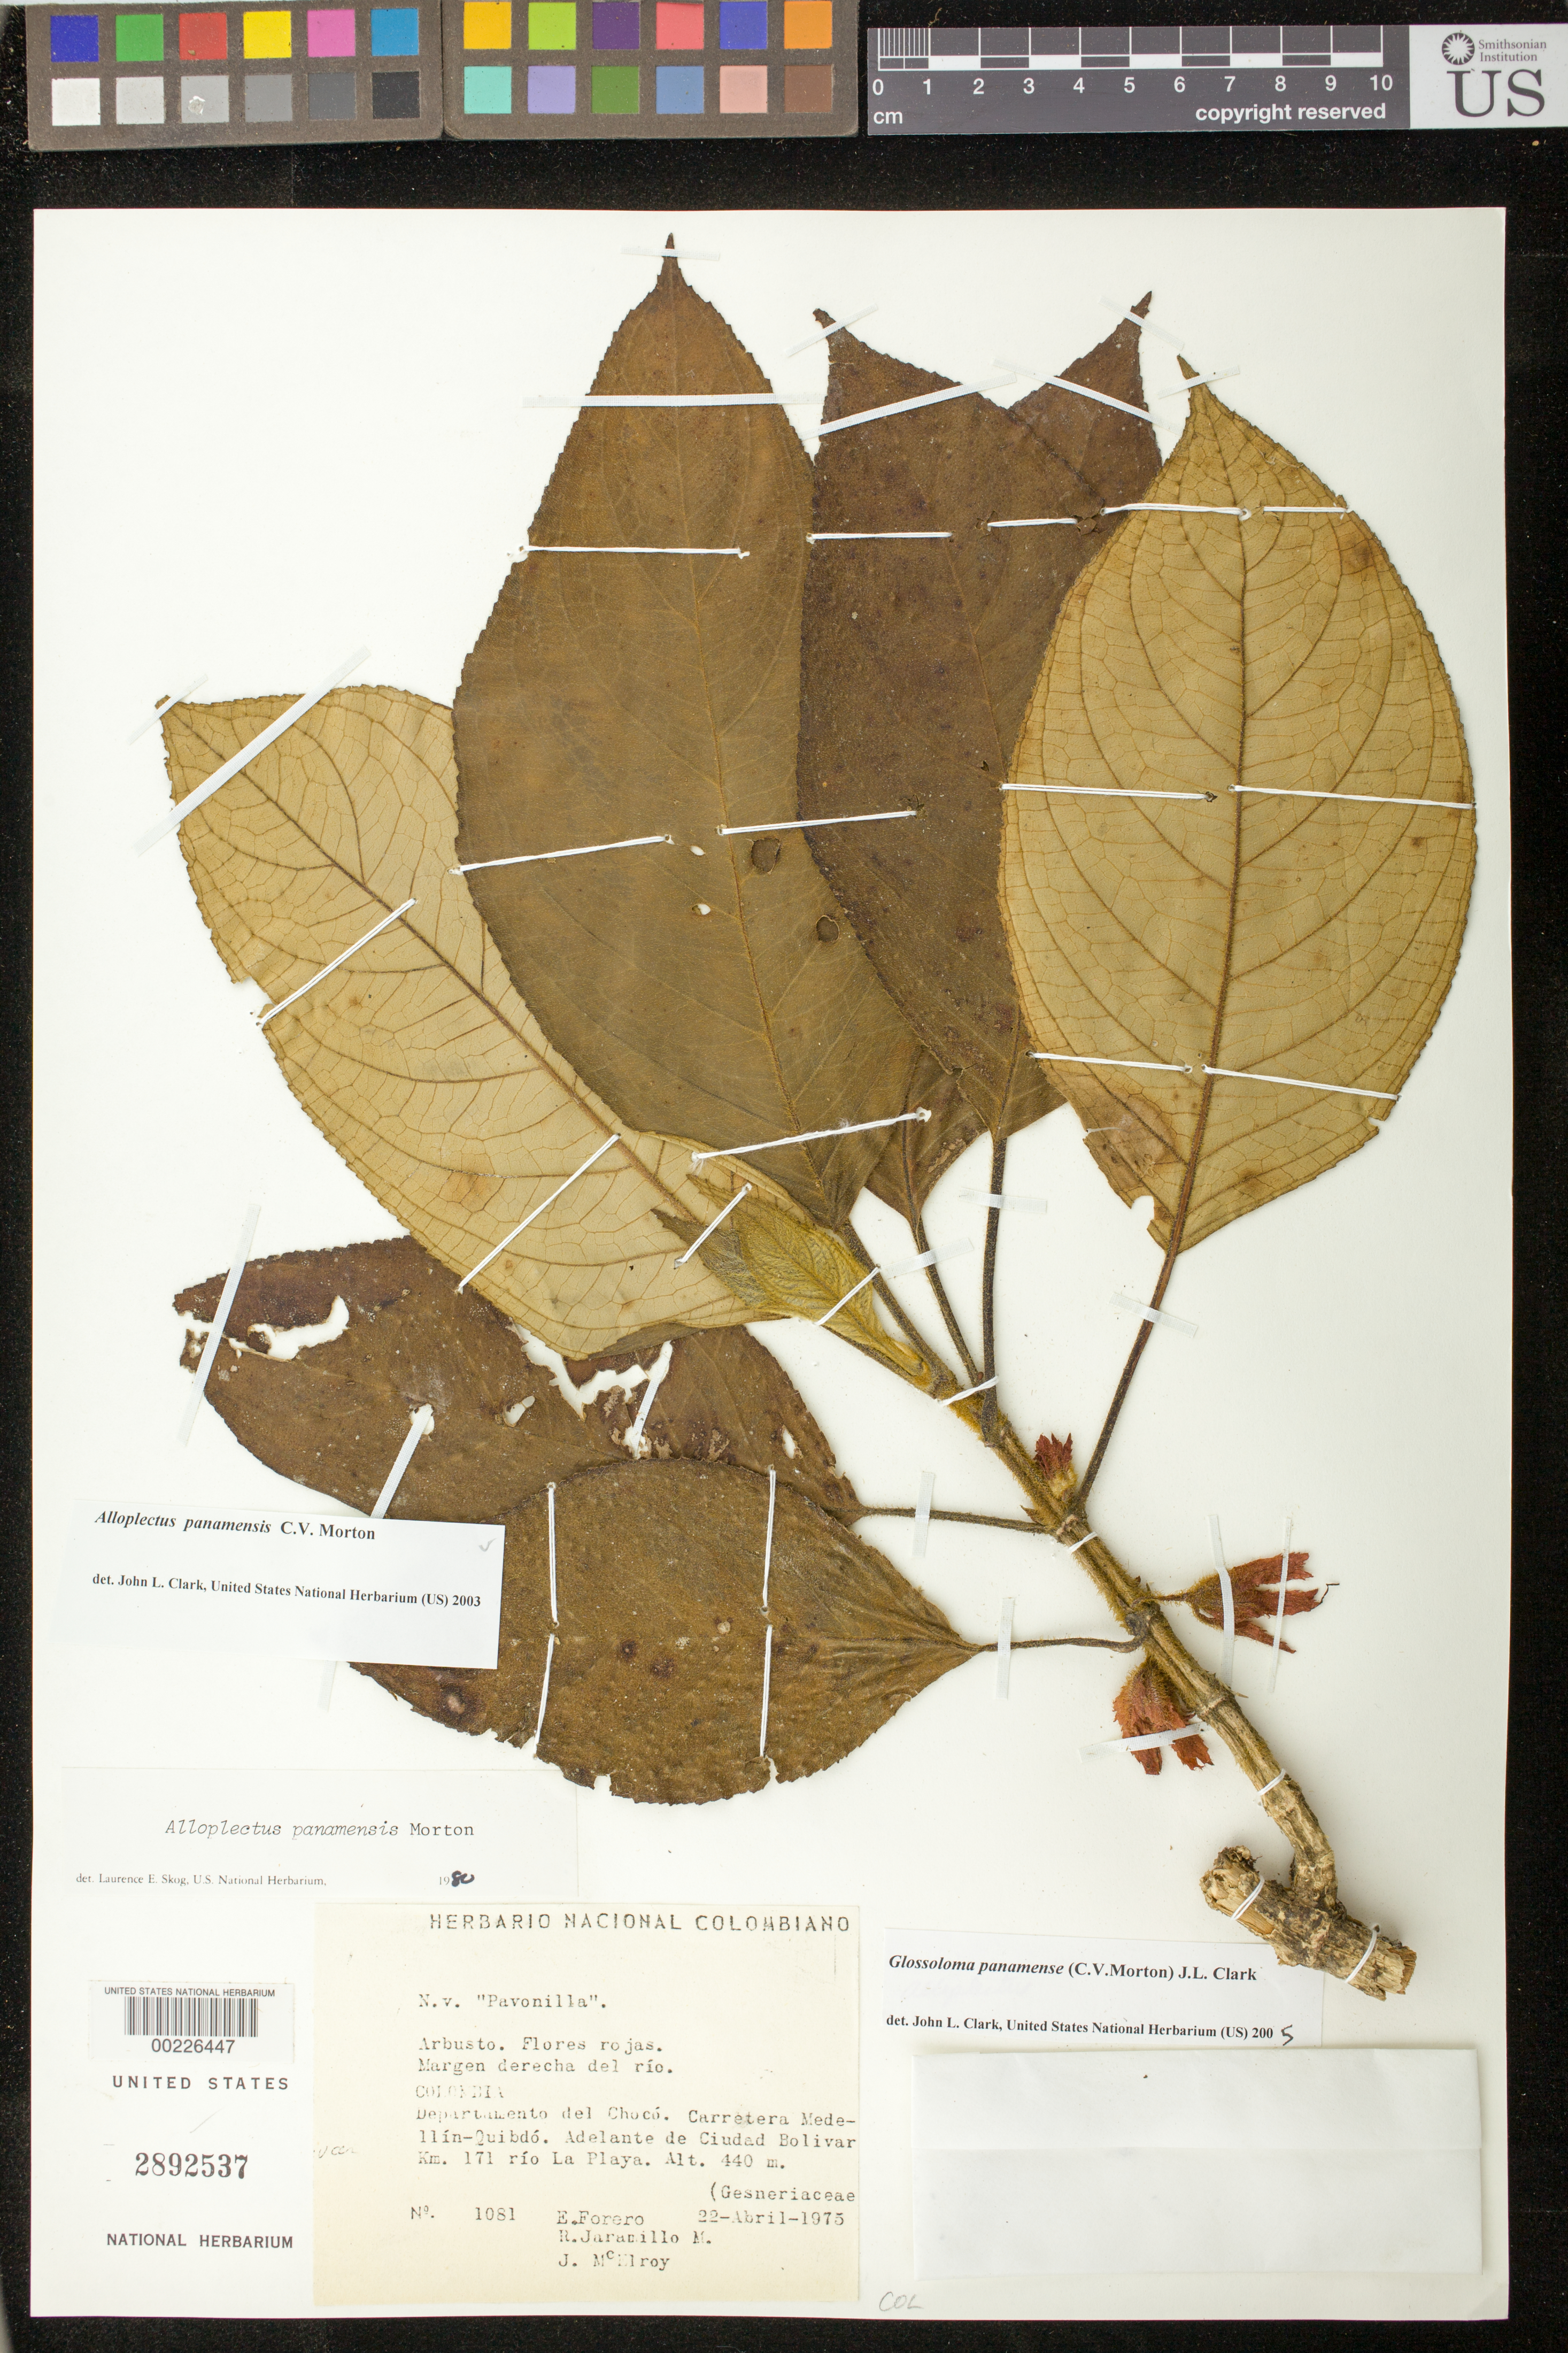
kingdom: Plantae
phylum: Tracheophyta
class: Magnoliopsida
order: Lamiales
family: Gesneriaceae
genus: Glossoloma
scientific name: Glossoloma panamense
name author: (C.V. Morton) J.L. Clark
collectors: E. Forero, R. Jaramillo M. & J. B. McElroy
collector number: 1081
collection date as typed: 22 Apr 1975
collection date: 1975-04-22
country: Colombia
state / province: Chocó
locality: Medellin - Quibdo highway, ahead of city of Bolivar, km 171 Rio la Playa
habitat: Right bank of the river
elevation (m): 440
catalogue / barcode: US 2892537